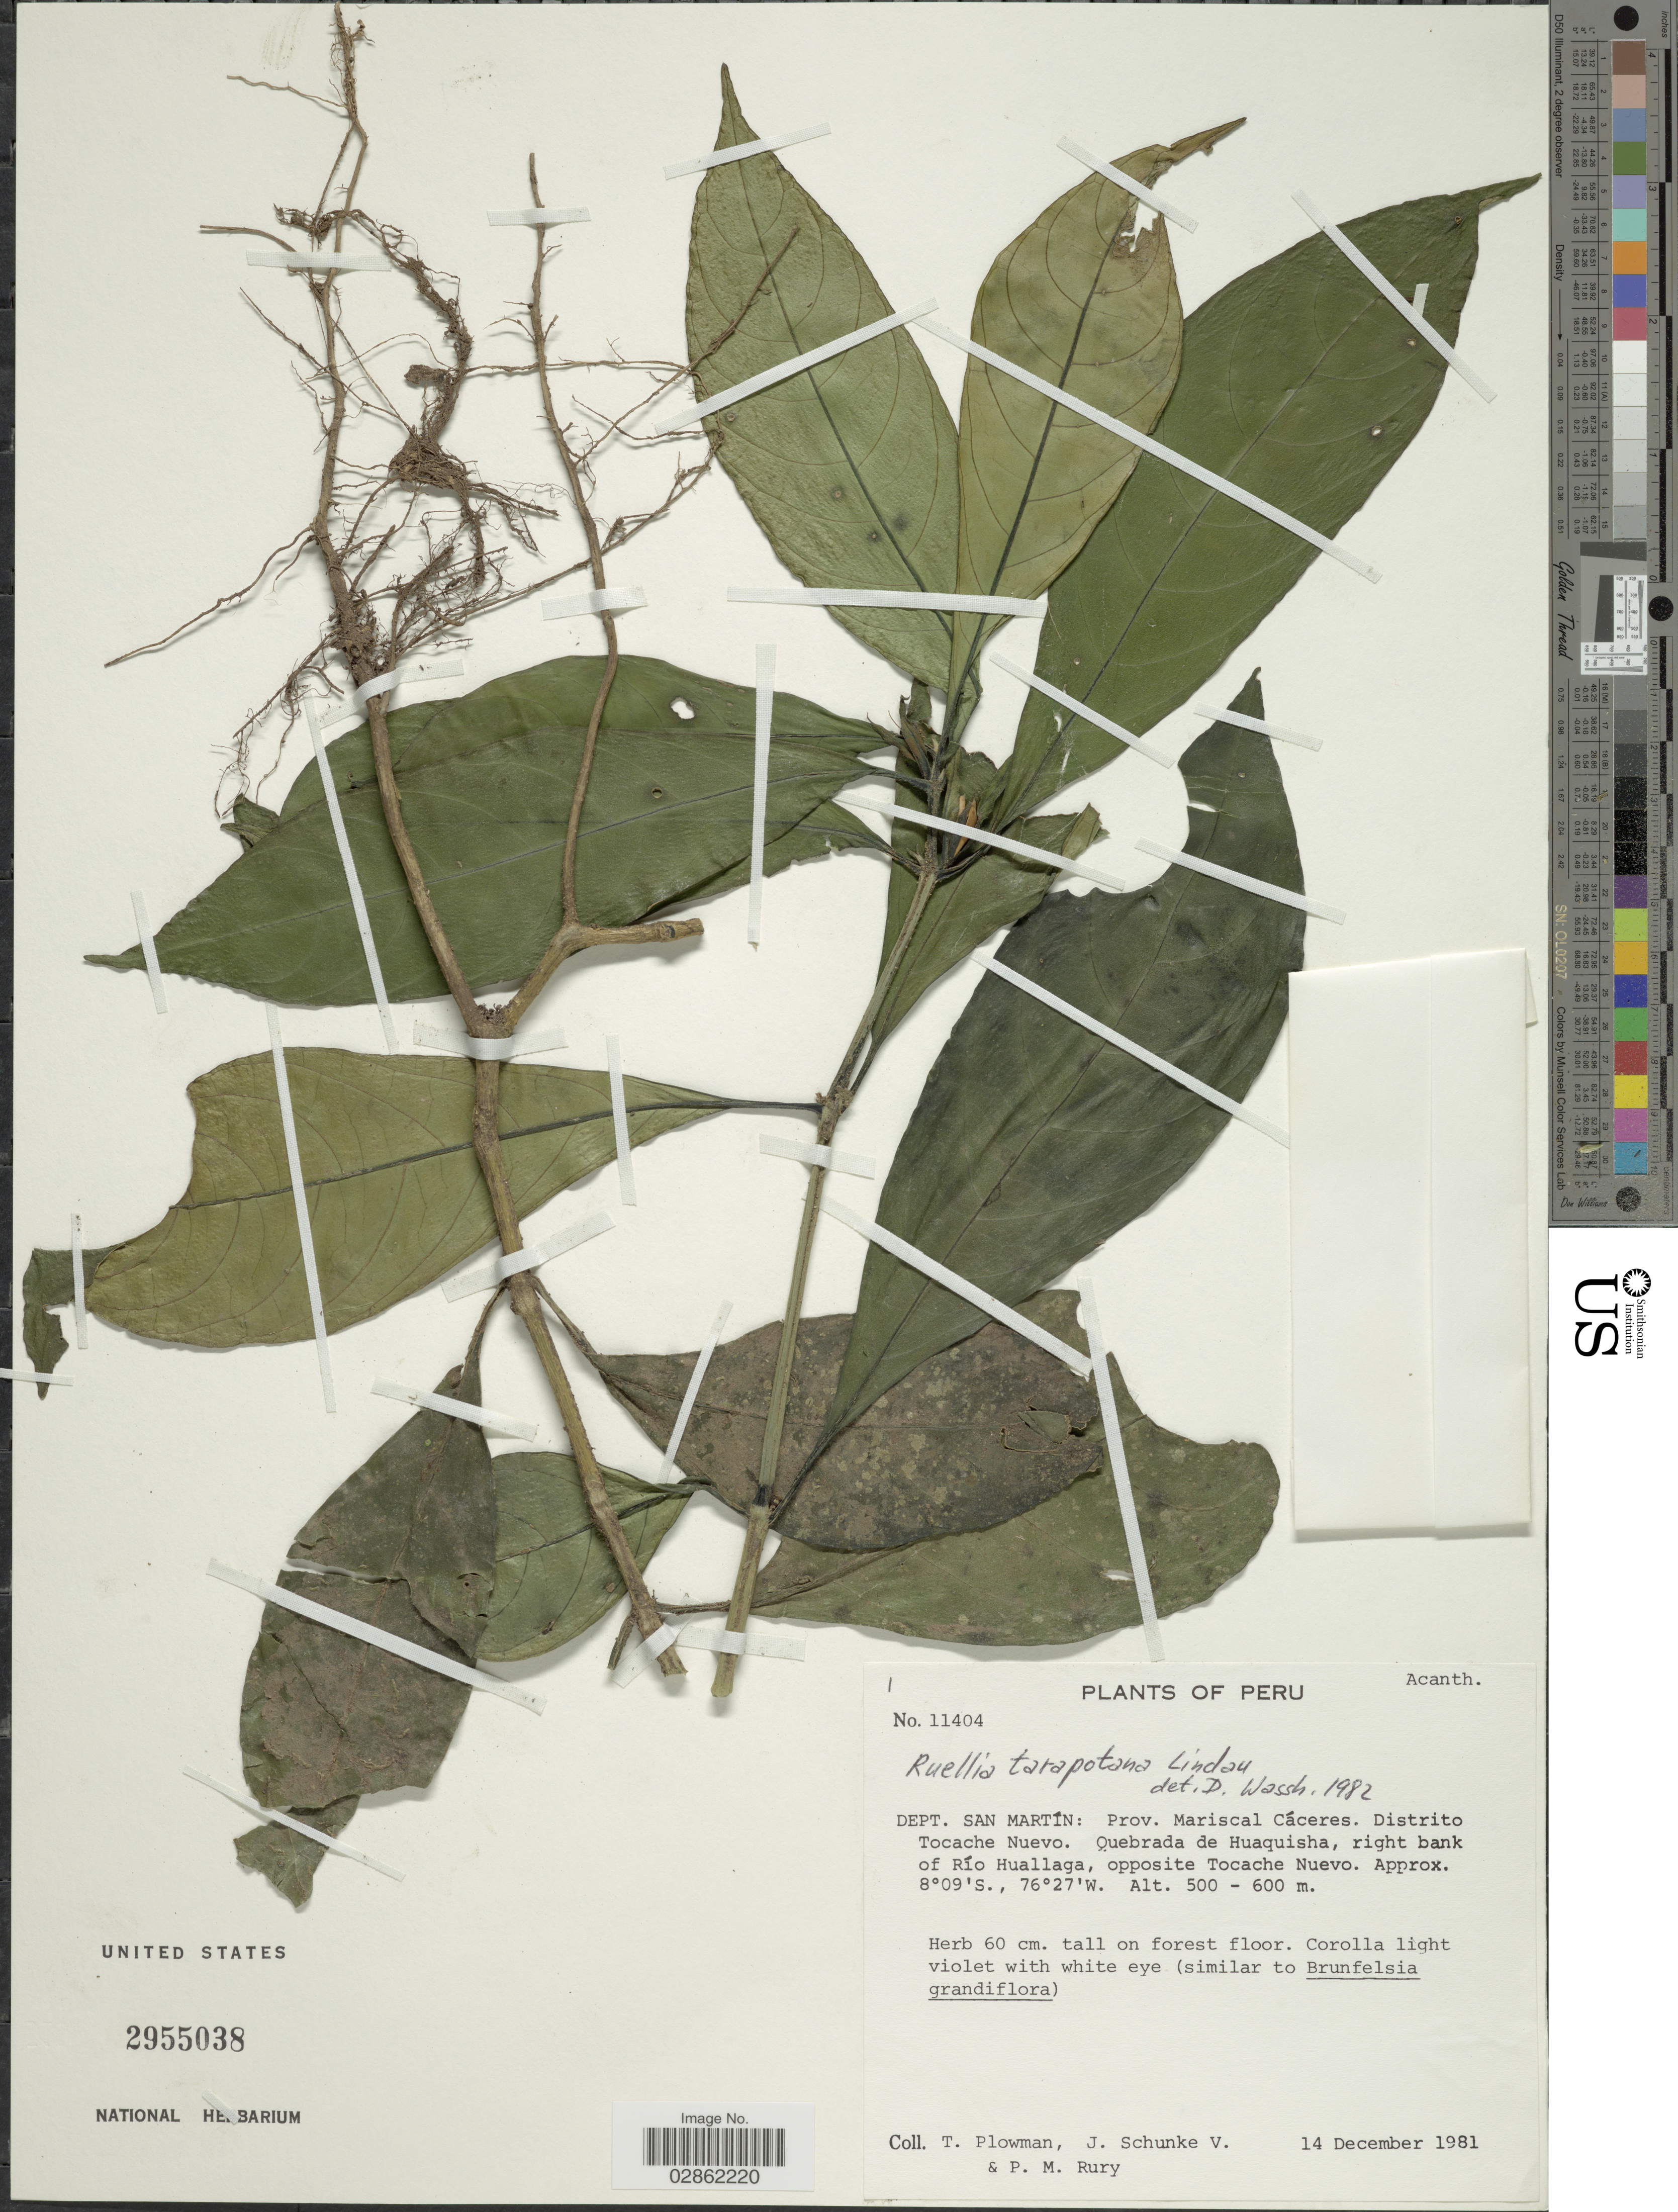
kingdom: Plantae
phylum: Tracheophyta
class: Magnoliopsida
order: Lamiales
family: Acanthaceae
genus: Ruellia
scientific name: Ruellia tarapotana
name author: Lindau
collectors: T. Plowman, J. Schunke Vigo & P. M. Rury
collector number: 11404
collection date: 1981-12-14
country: Peru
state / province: San Martín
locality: Dept. San Martín, Prov. Mariscal Cáceres, Distrito Tocache Nuevo, Quebrada de Huaquisha, right bank of Río Huallaga, opposite Tocache Nuevo.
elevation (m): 500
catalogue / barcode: US 2955038